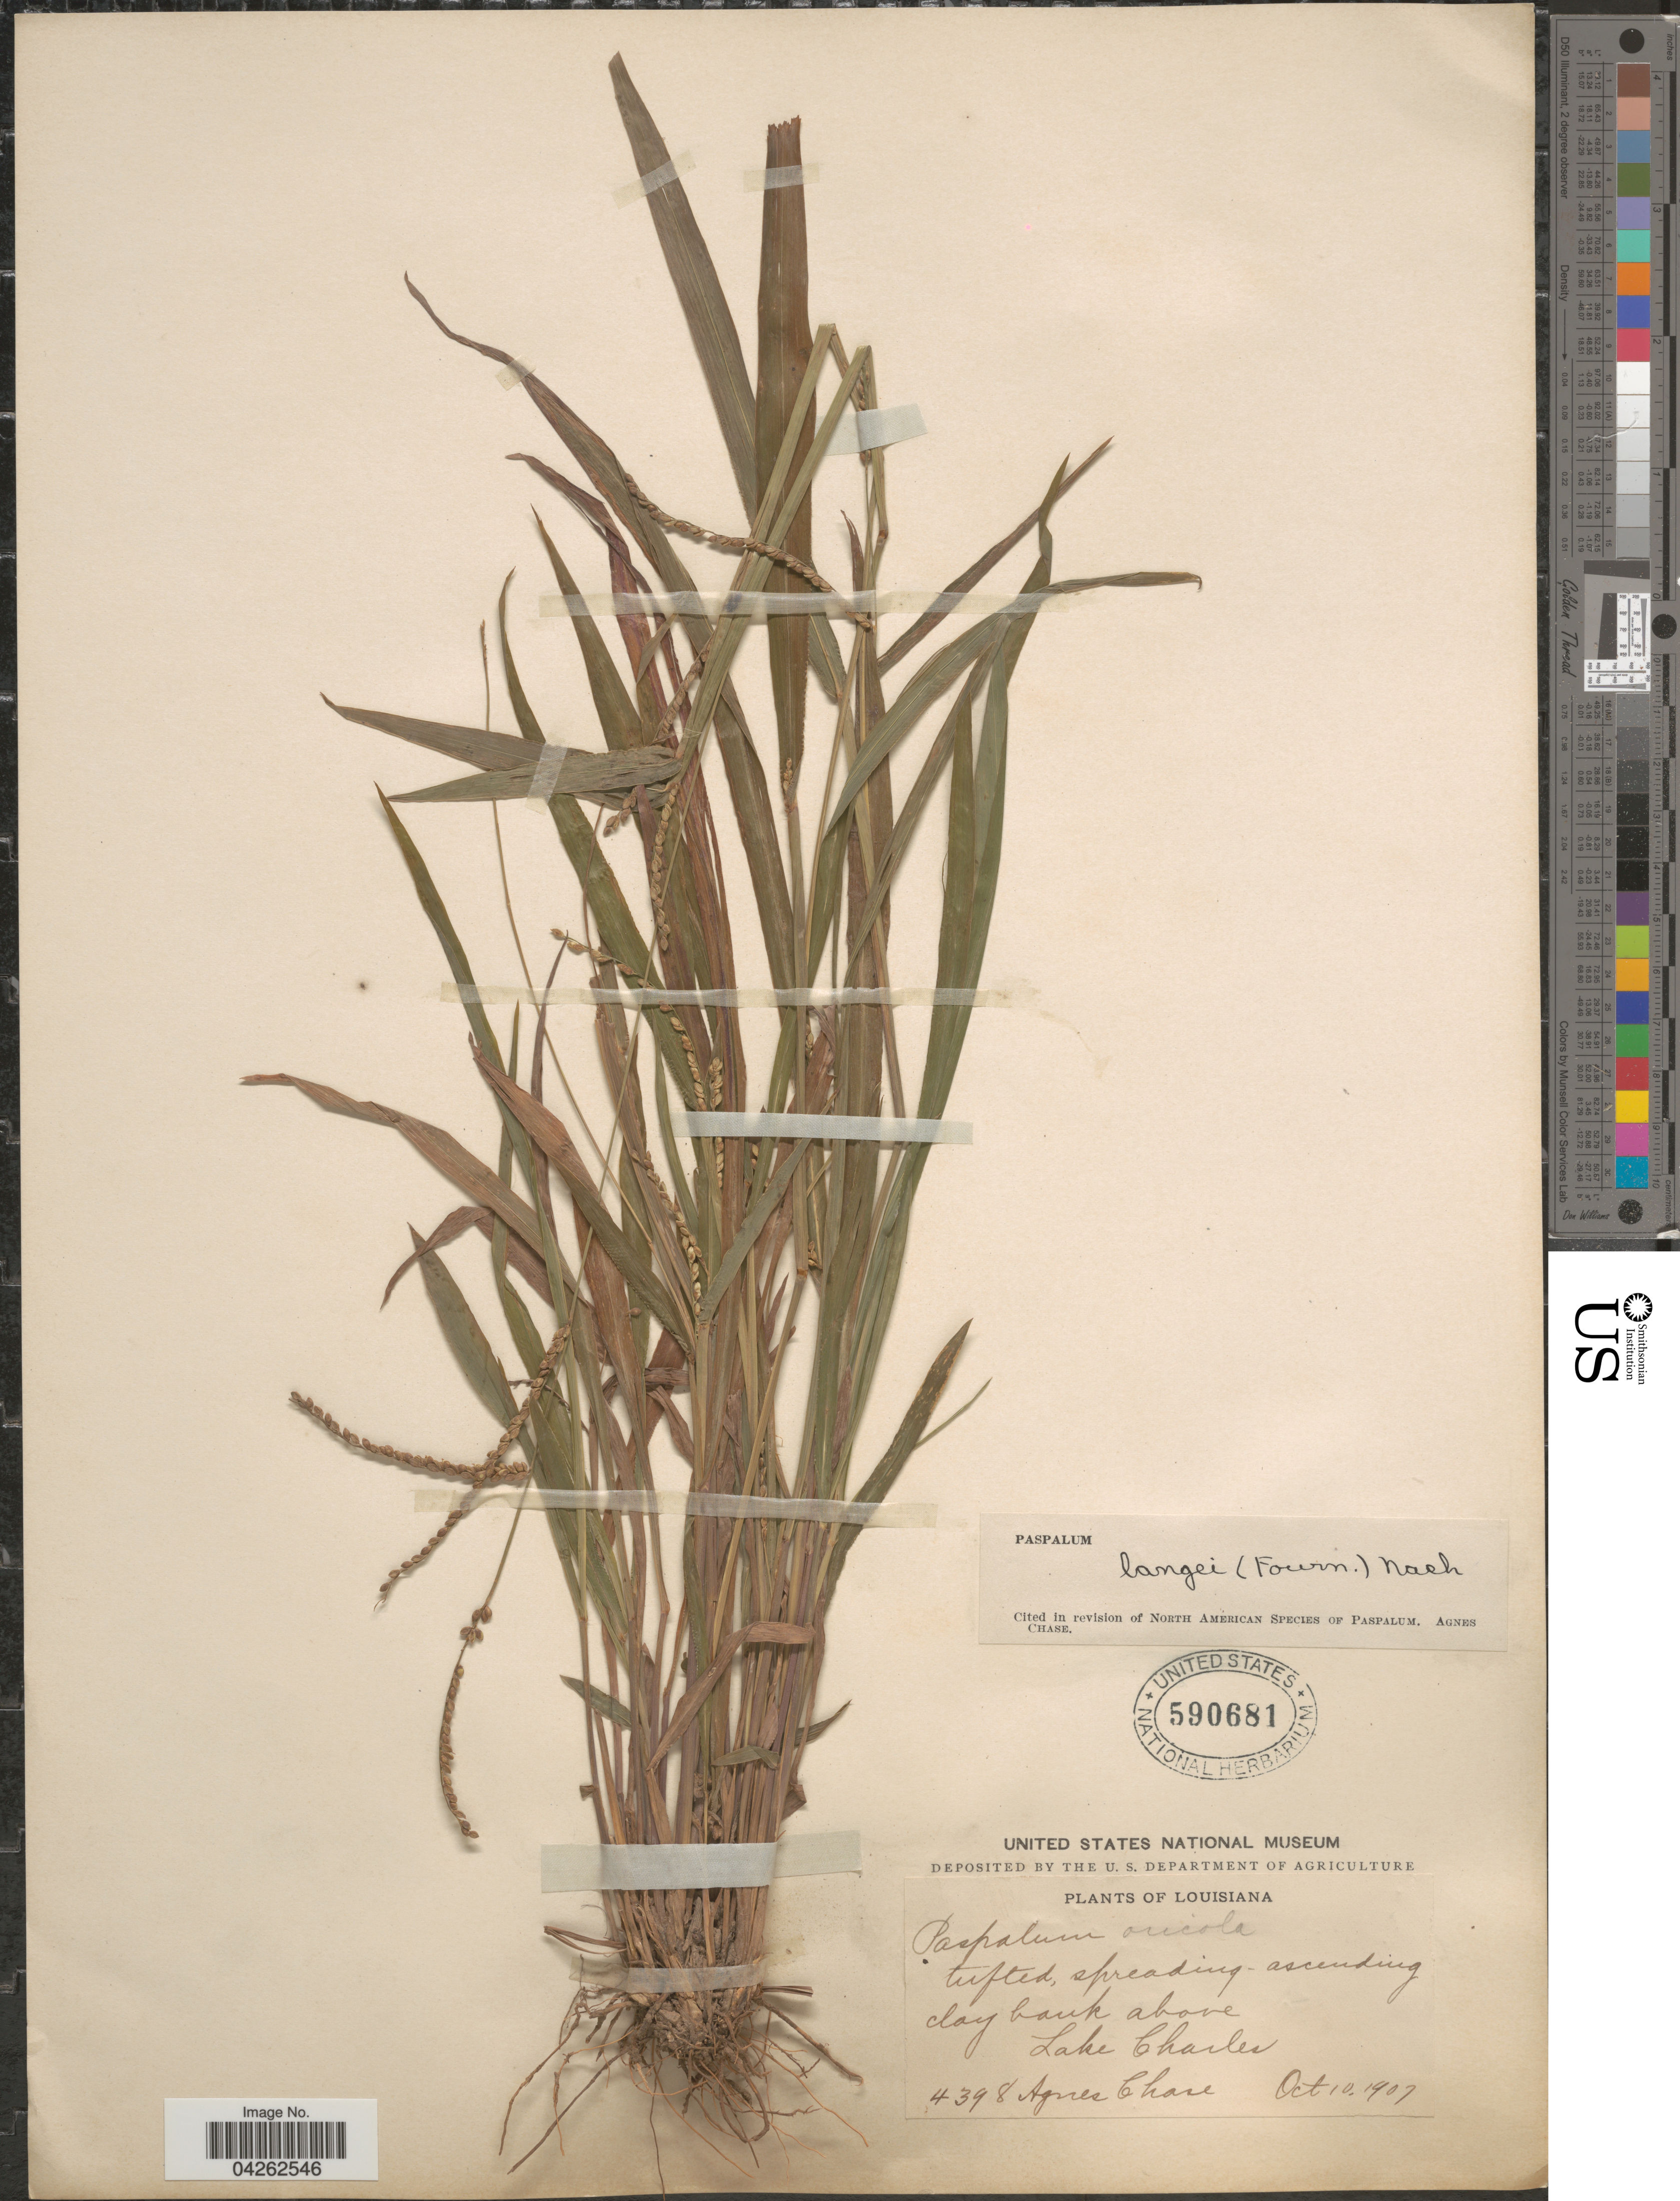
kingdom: Plantae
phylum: Tracheophyta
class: Liliopsida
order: Poales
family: Poaceae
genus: Paspalum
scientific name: Paspalum langei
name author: (E. Fourn.) Nash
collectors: A. Chase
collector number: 4398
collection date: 1907-10-10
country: United States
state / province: Louisiana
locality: Clay bank above Lake Charles.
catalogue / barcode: US 590681